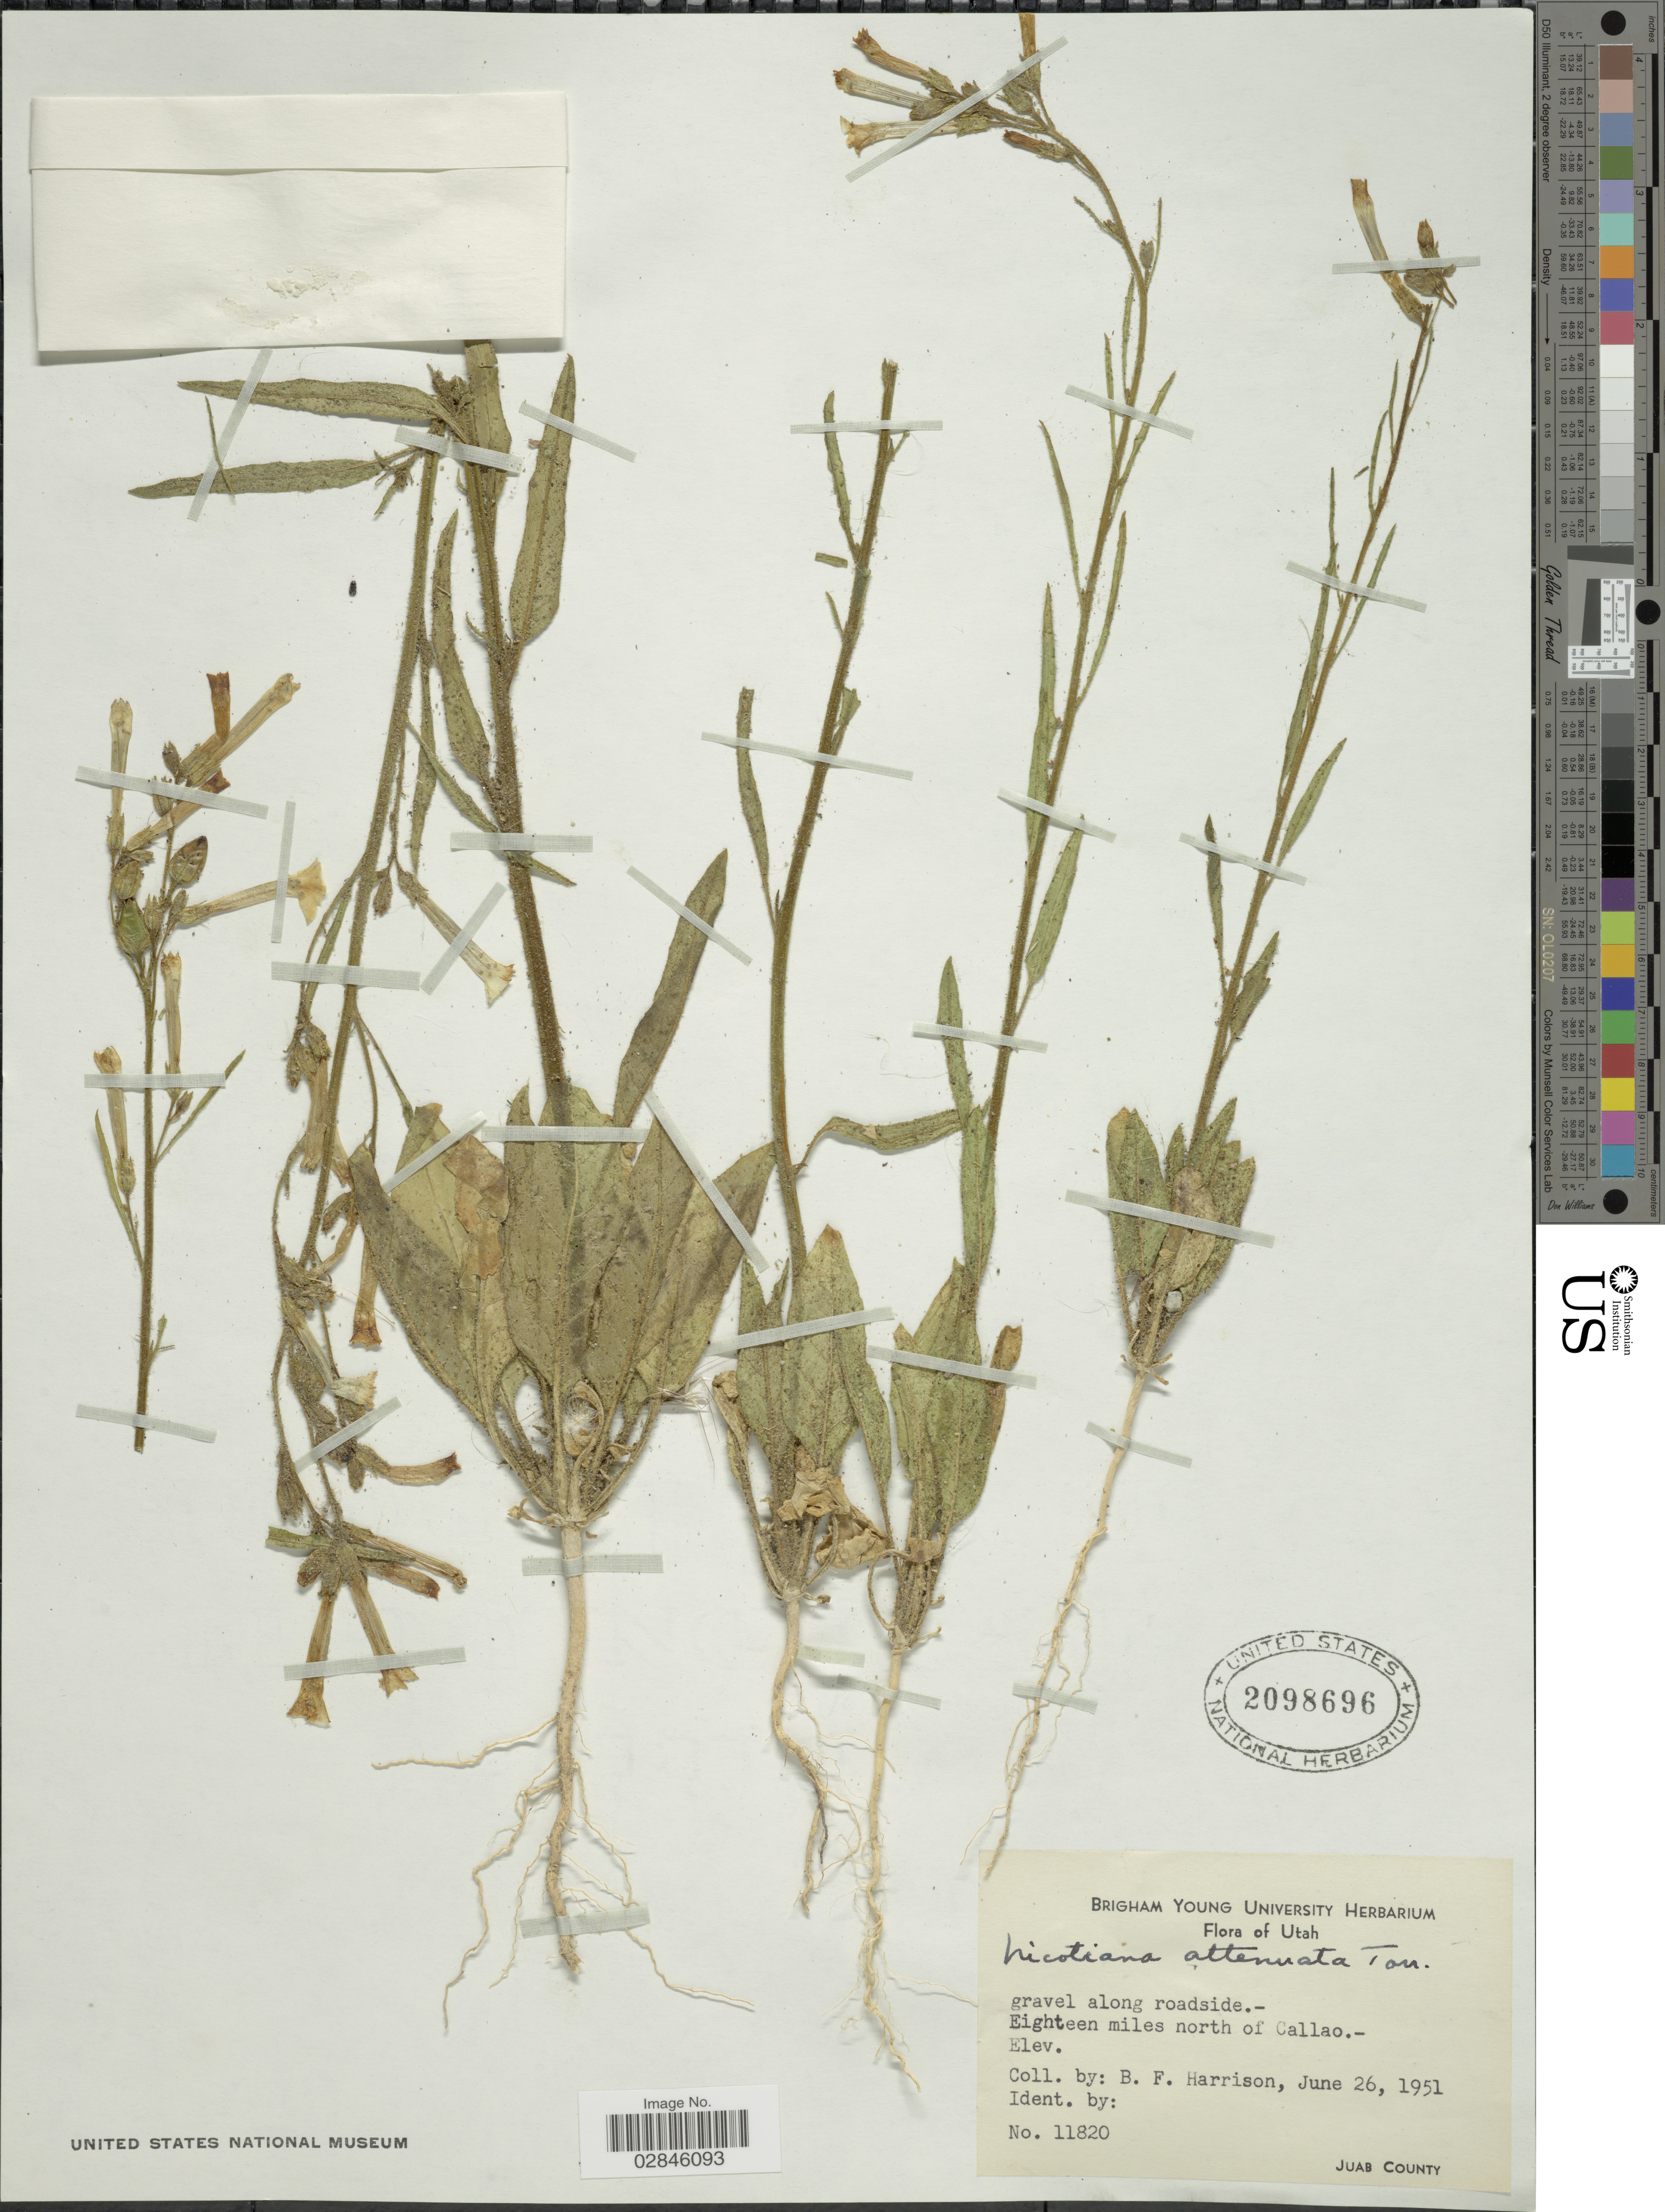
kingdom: Plantae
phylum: Tracheophyta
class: Magnoliopsida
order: Solanales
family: Solanaceae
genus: Nicotiana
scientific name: Nicotiana attenuata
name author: Torr. ex S. Watson in C. King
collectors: B. F. Harrison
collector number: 11820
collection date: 1951-06-26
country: United States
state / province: Utah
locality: Eighteen miles north of Callao. Juab County.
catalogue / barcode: US 2098696